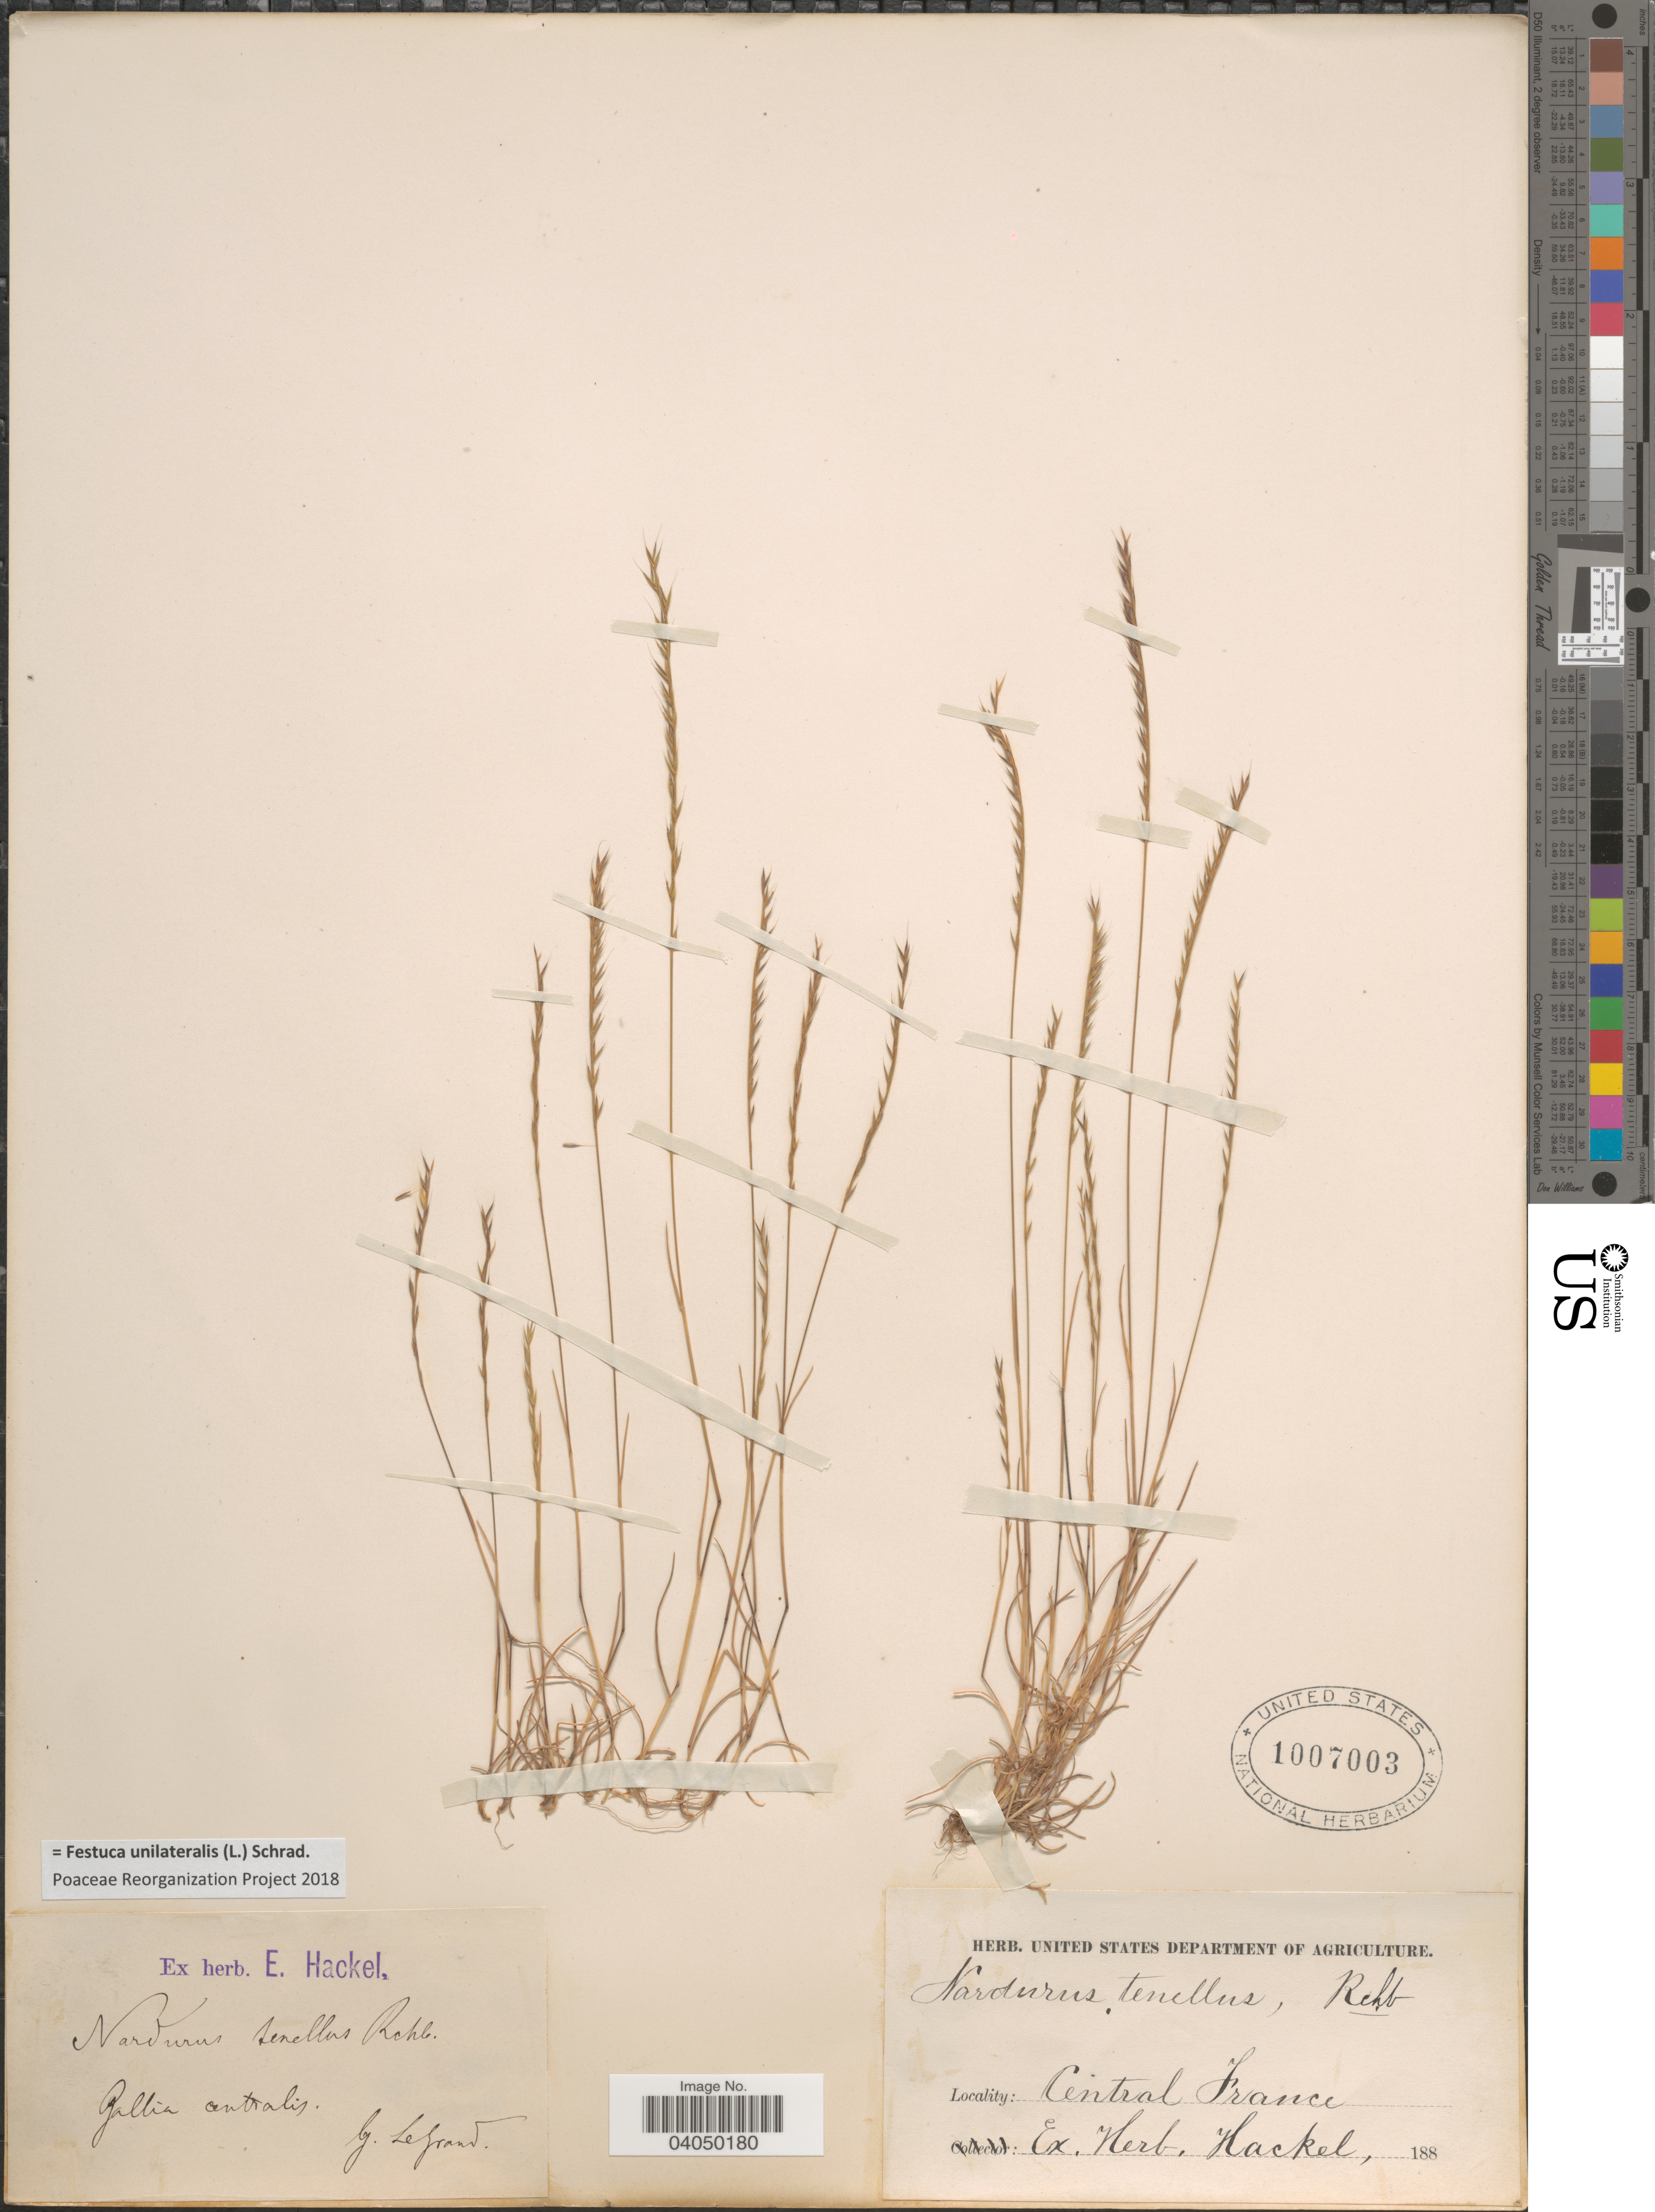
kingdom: Plantae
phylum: Tracheophyta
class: Liliopsida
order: Poales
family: Poaceae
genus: Festuca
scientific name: Festuca unilateralis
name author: Schrad.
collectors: Le Grand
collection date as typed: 188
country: France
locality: Gallia centralis. Central France.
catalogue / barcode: US 1007003